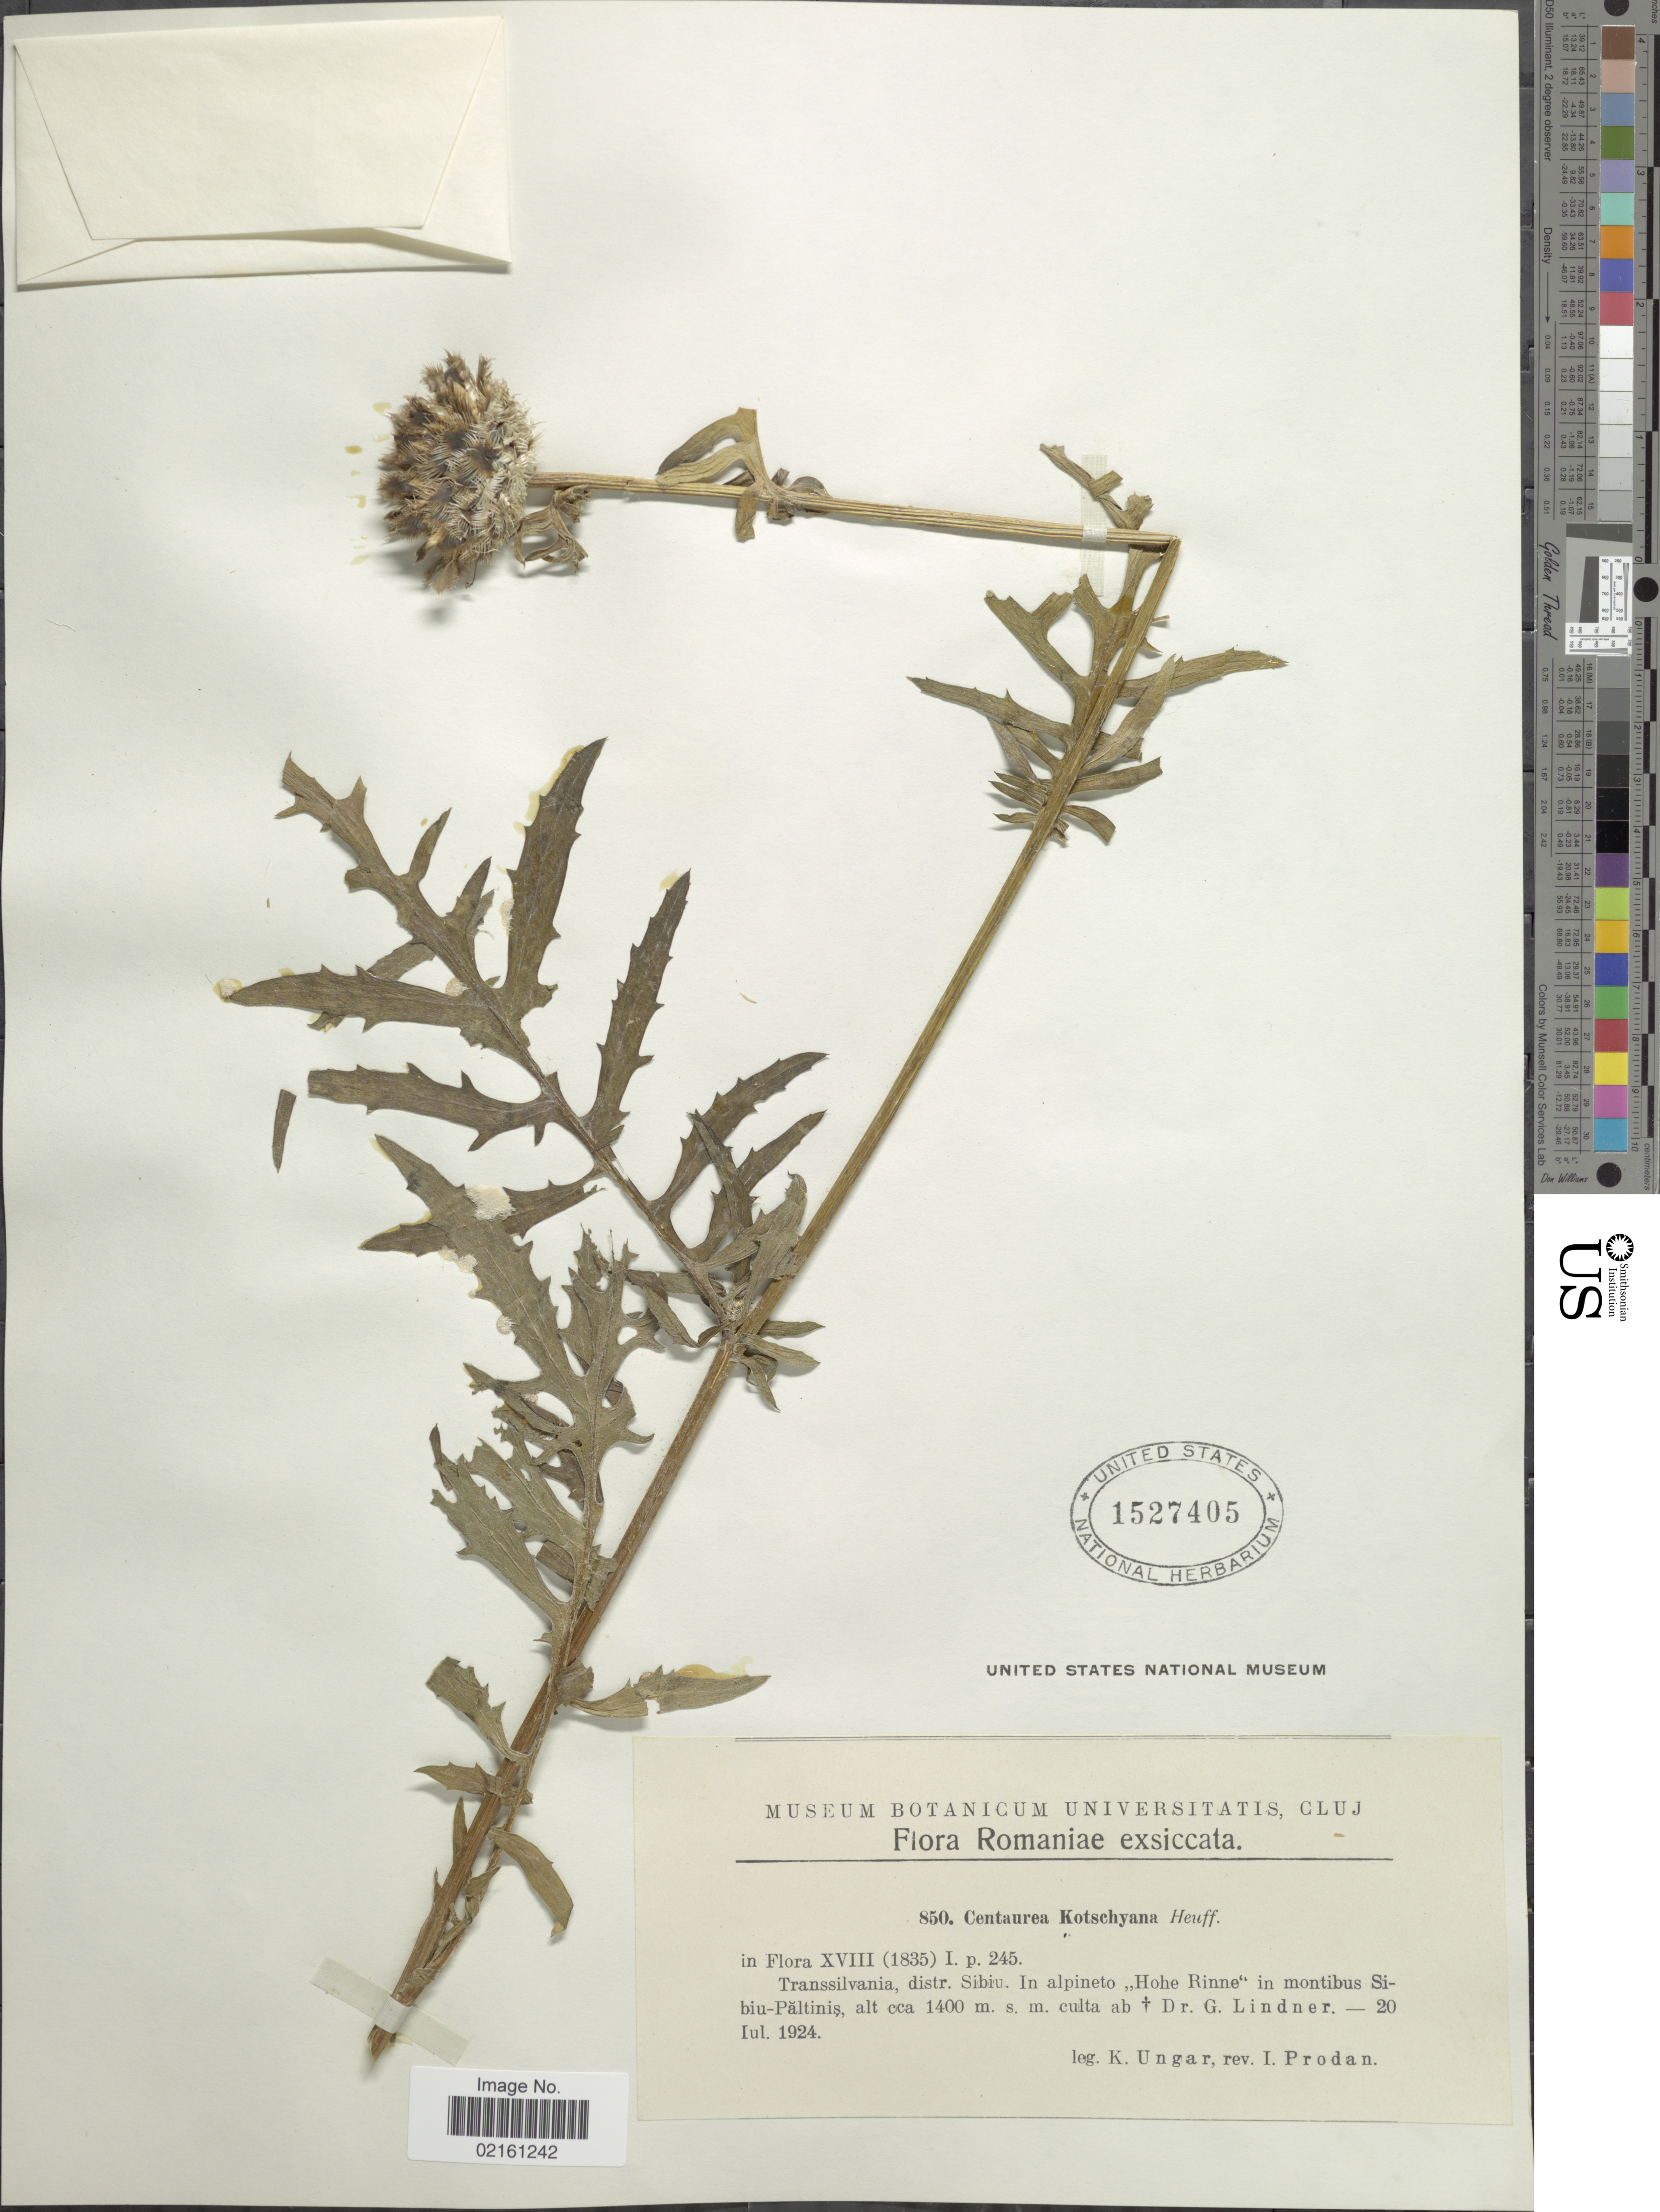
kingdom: Plantae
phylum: Tracheophyta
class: Magnoliopsida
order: Asterales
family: Asteraceae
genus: Centaurea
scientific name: Centaurea kotschyana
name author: Heuff.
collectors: K. Ungar & I. Prodán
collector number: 850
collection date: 1924-07-20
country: Romania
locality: Transsilvania, distr. Sibiu, Hohe Rinne in montibus Sibiu-Paltinis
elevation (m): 1400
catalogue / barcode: US 1527405